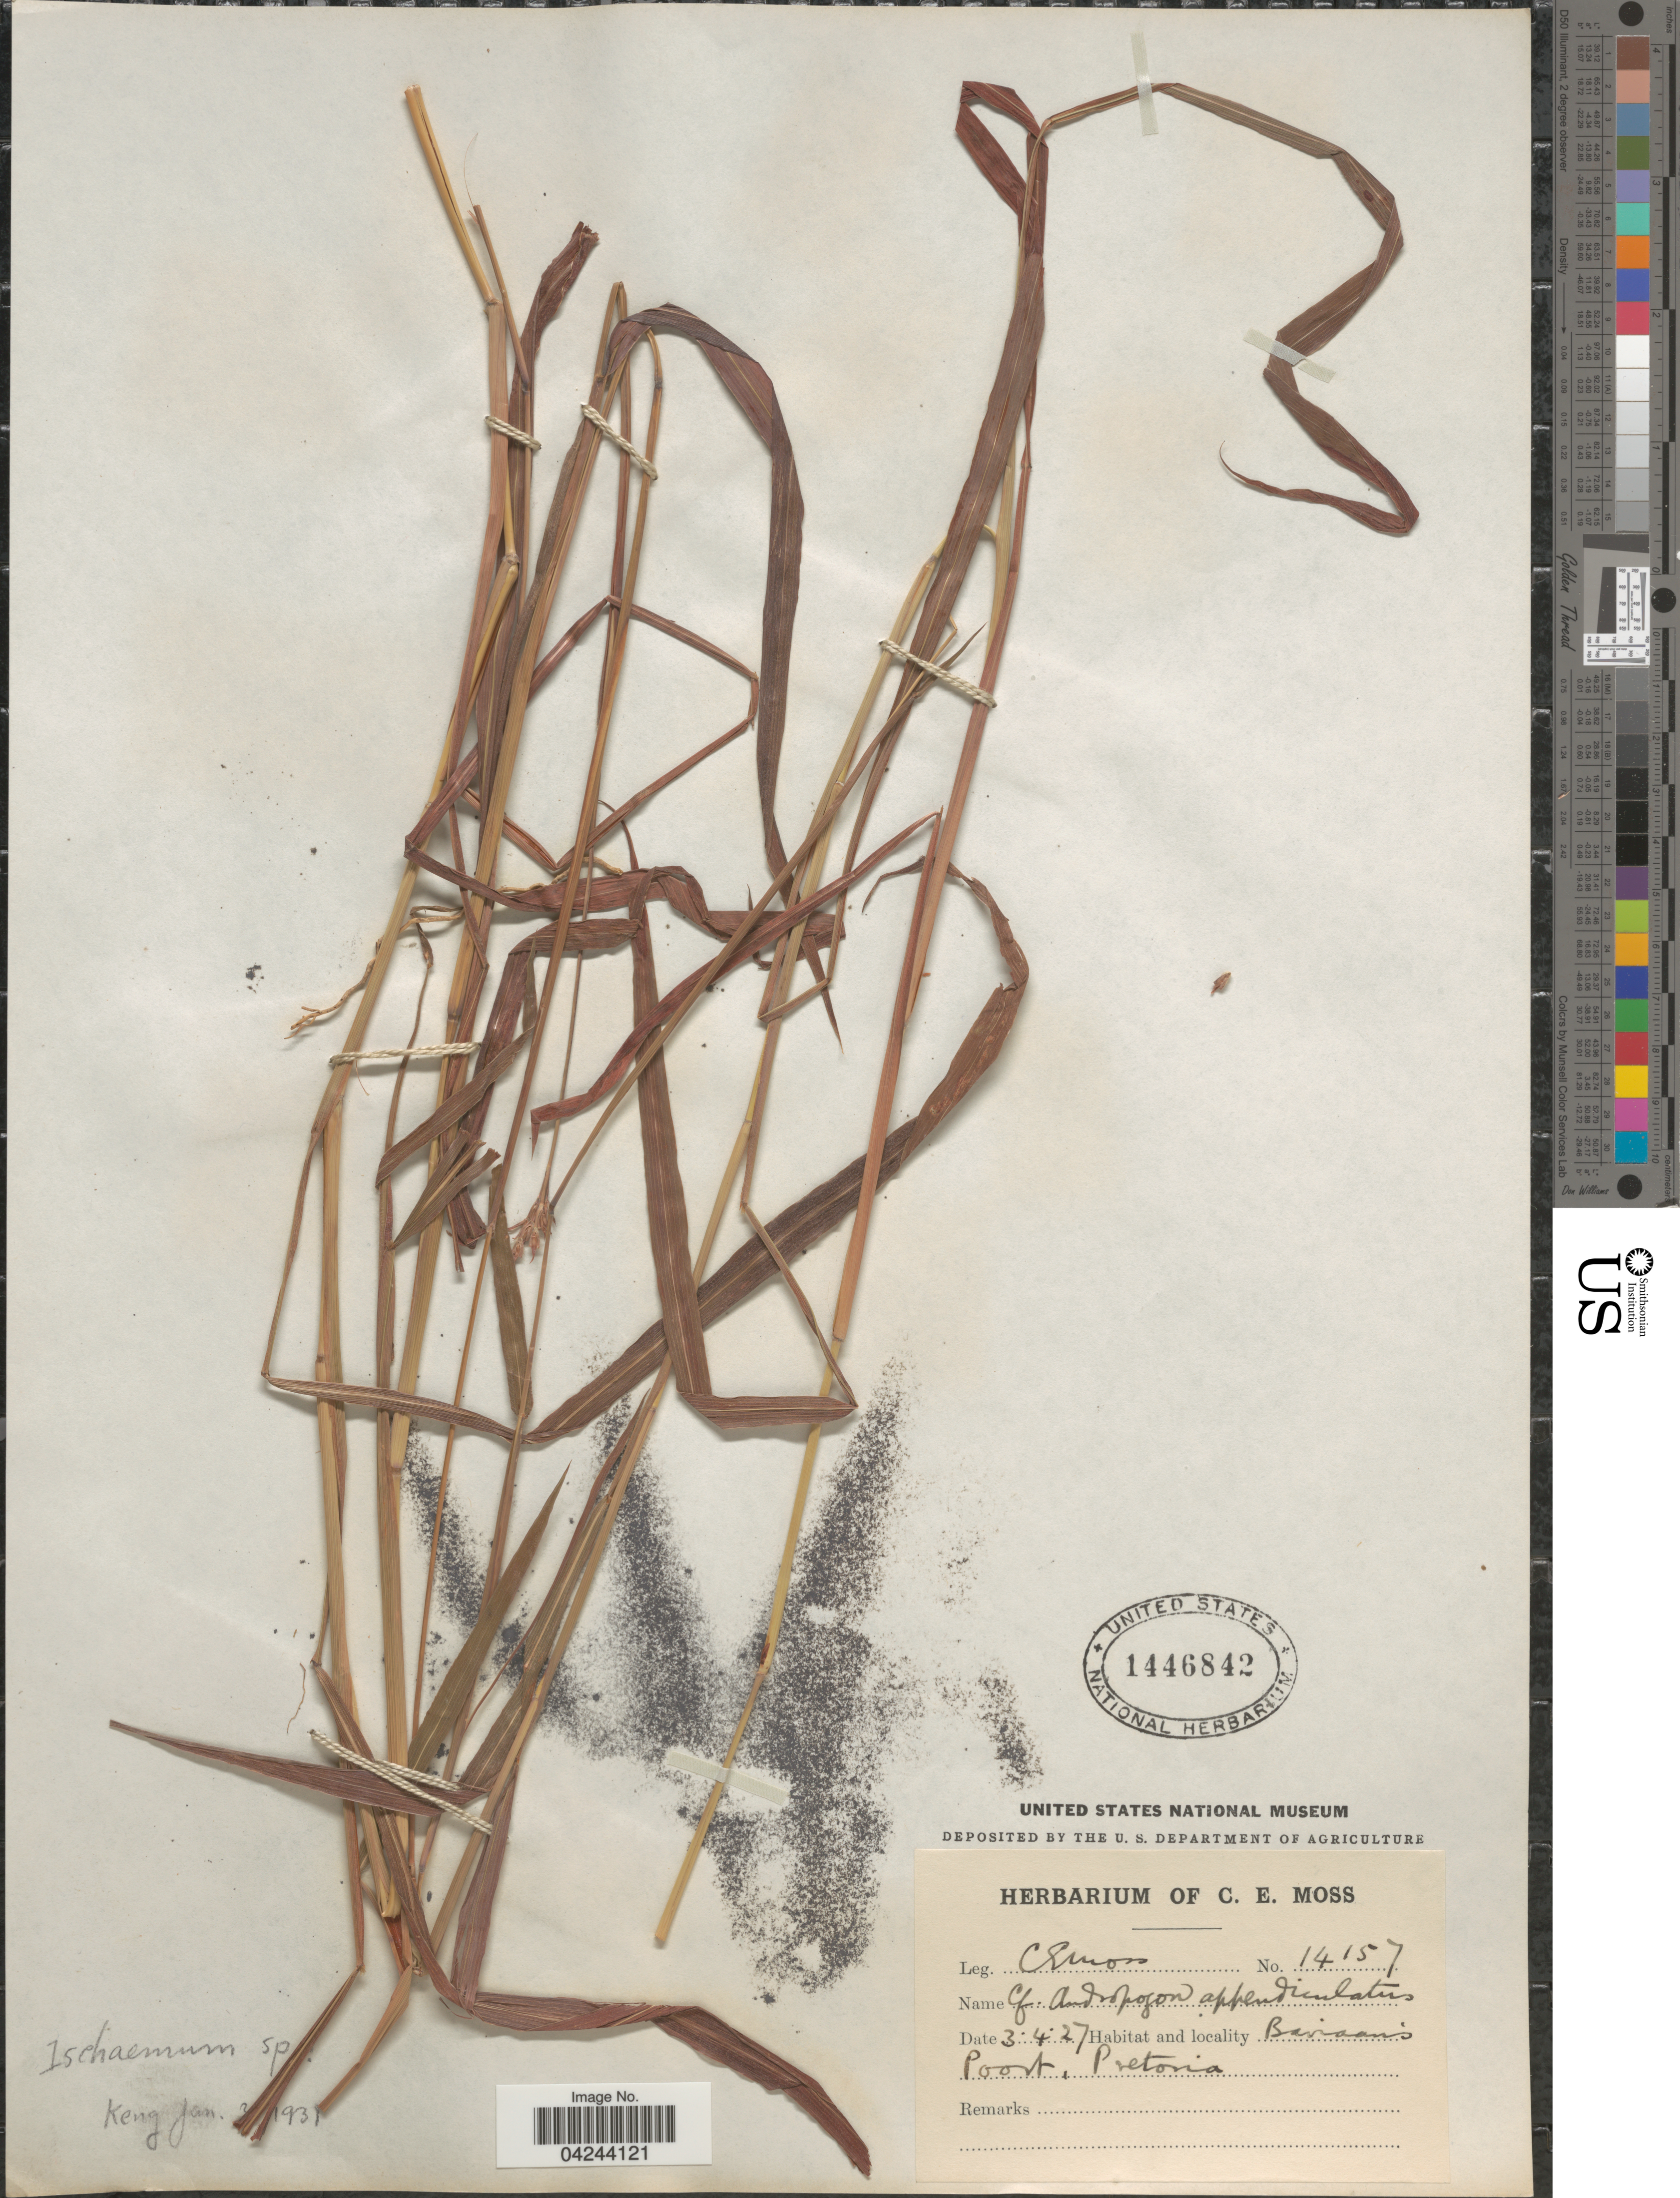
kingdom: Plantae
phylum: Tracheophyta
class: Liliopsida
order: Poales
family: Poaceae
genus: Ischaemum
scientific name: Ischaemum sp.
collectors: C. E. Moss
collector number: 14157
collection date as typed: Transcribed d/m/y: 3/4/27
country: South Africa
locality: Baviaanspoort, Pretoria.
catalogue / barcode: US 1446842